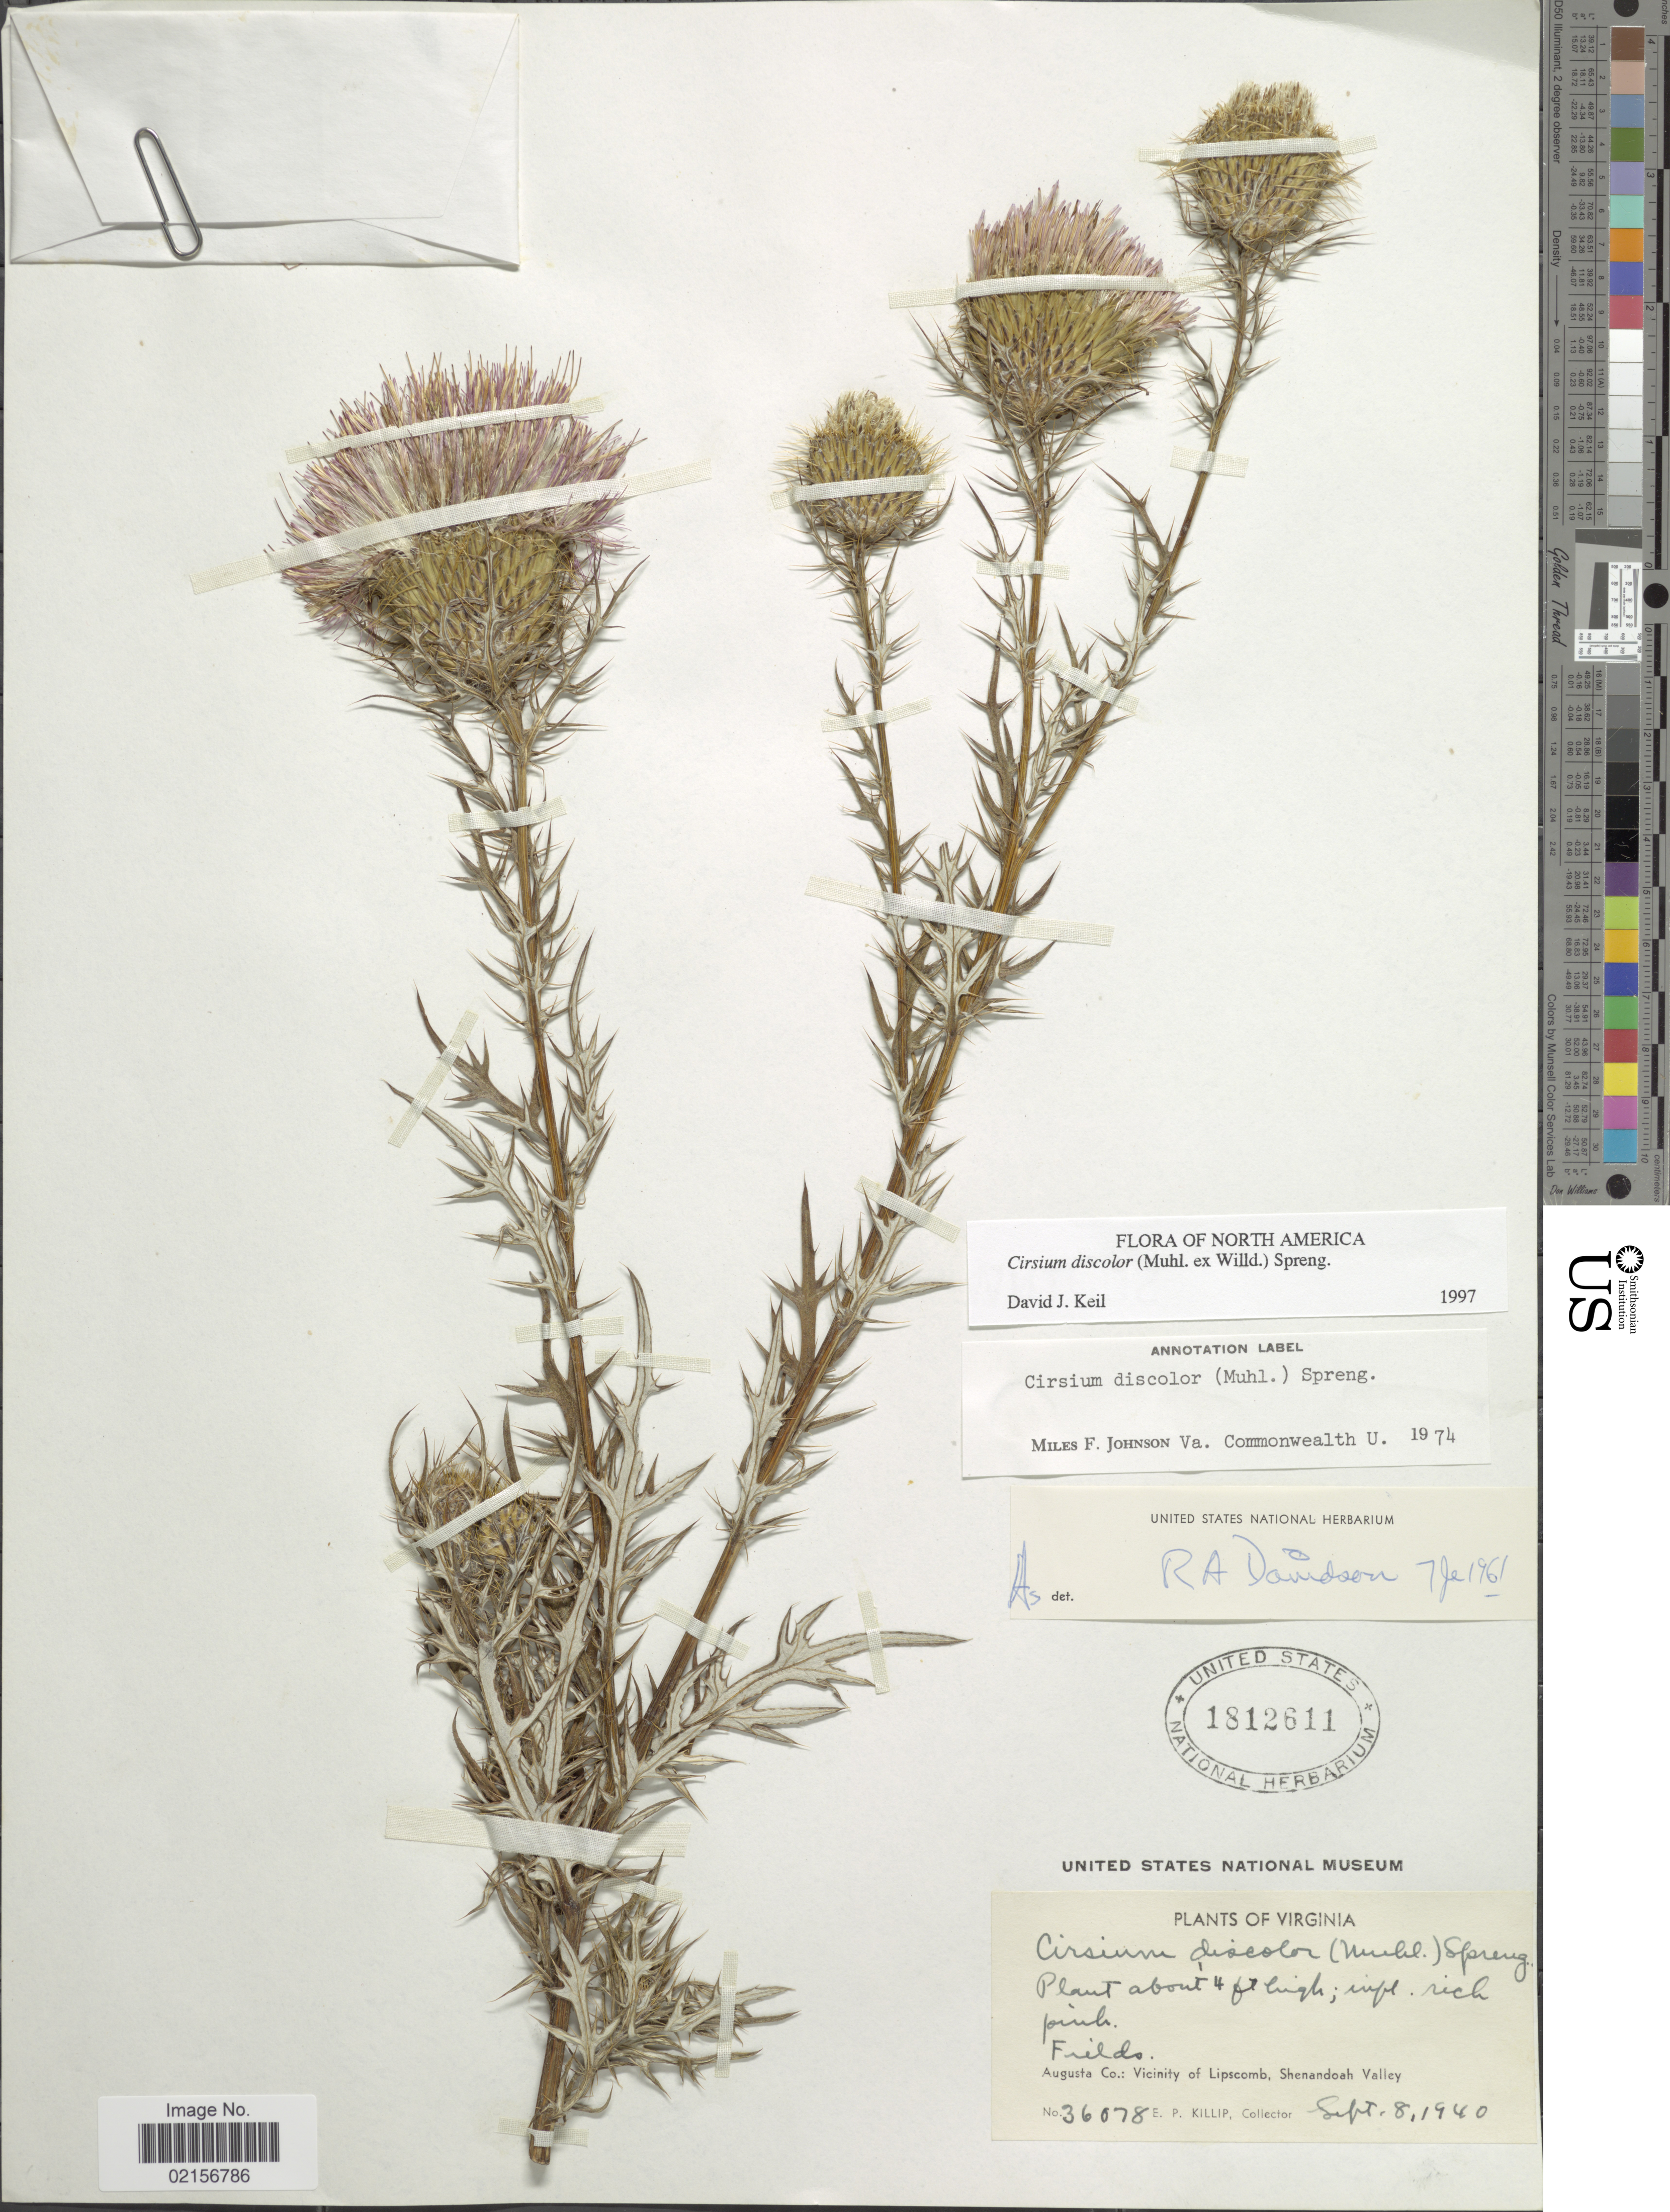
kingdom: Plantae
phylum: Tracheophyta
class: Magnoliopsida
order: Asterales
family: Asteraceae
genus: Cirsium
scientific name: Cirsium discolor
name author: (Muhl. ex Willd.) Spreng.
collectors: E. P. Killip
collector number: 36078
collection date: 1940-09-08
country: United States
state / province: Virginia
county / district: Augusta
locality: Fields, Augusta Co., vicinity of Lipscomb, Shenandoah Valley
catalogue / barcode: US 1812611